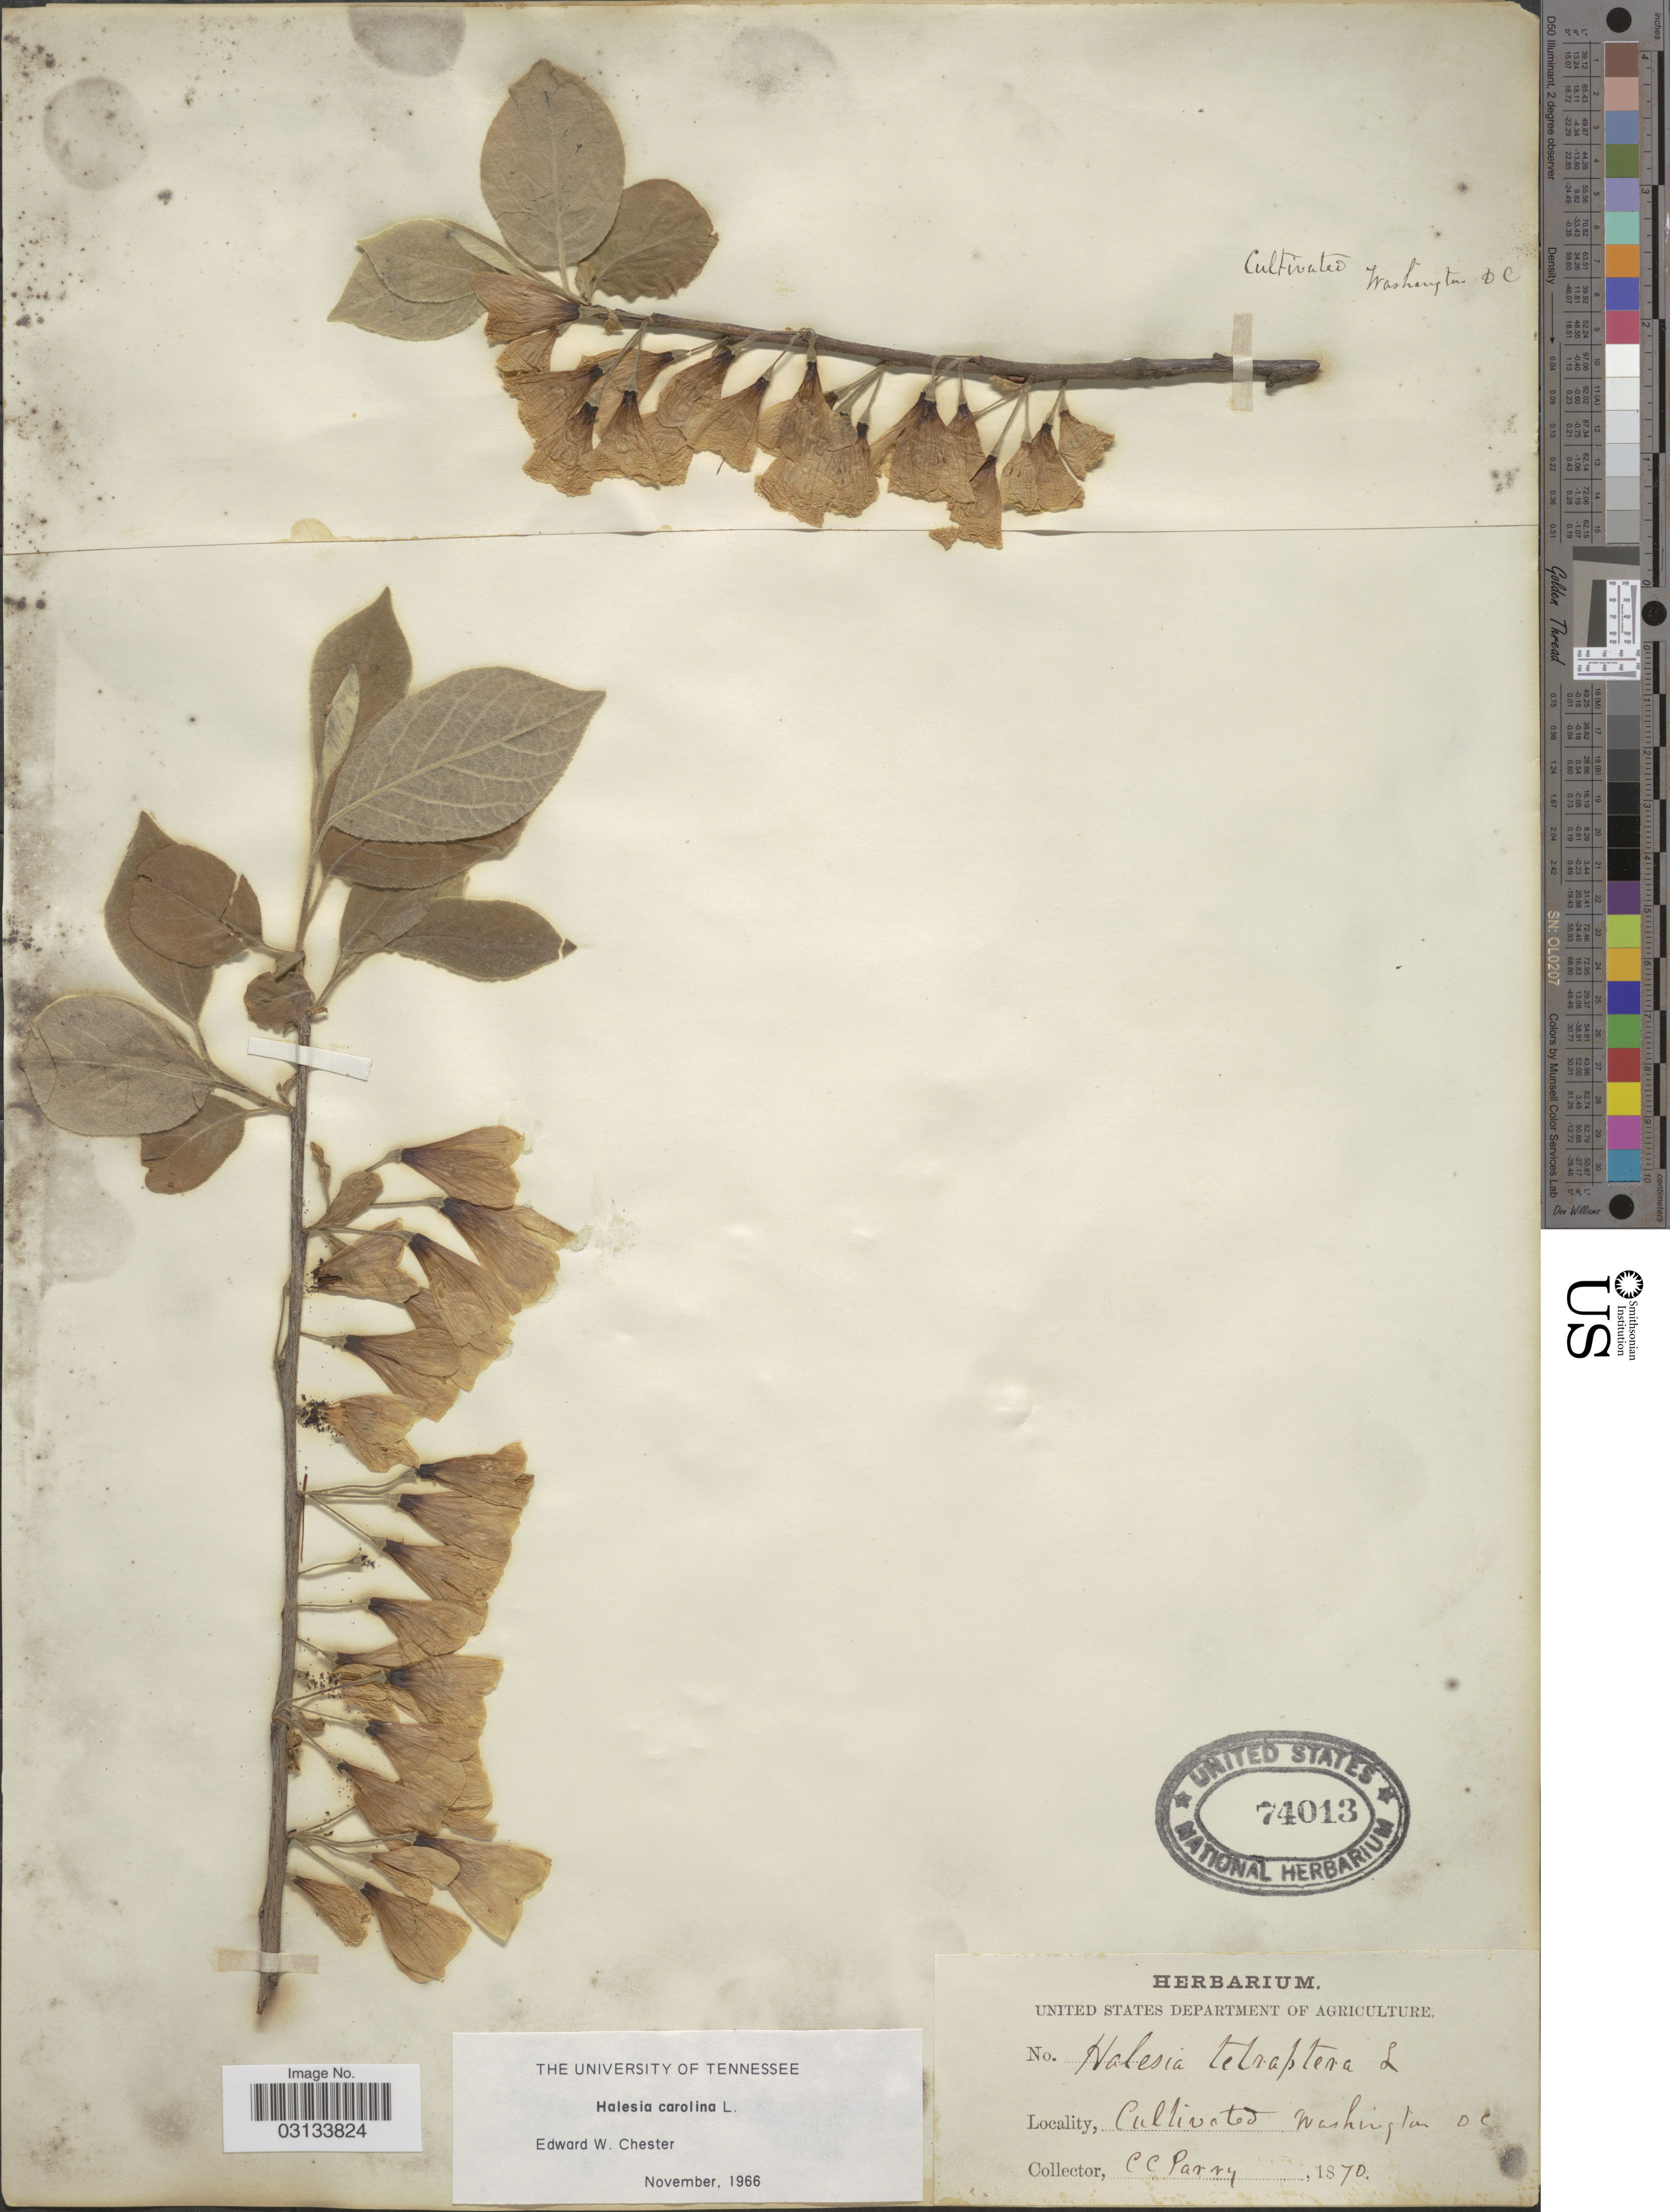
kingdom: Plantae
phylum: Tracheophyta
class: Magnoliopsida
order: Ericales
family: Styracaceae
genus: Halesia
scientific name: Halesia carolina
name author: L.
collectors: C. C. Parry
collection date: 1870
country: United States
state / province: District of Columbia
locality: Washington DC.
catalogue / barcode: US 74013